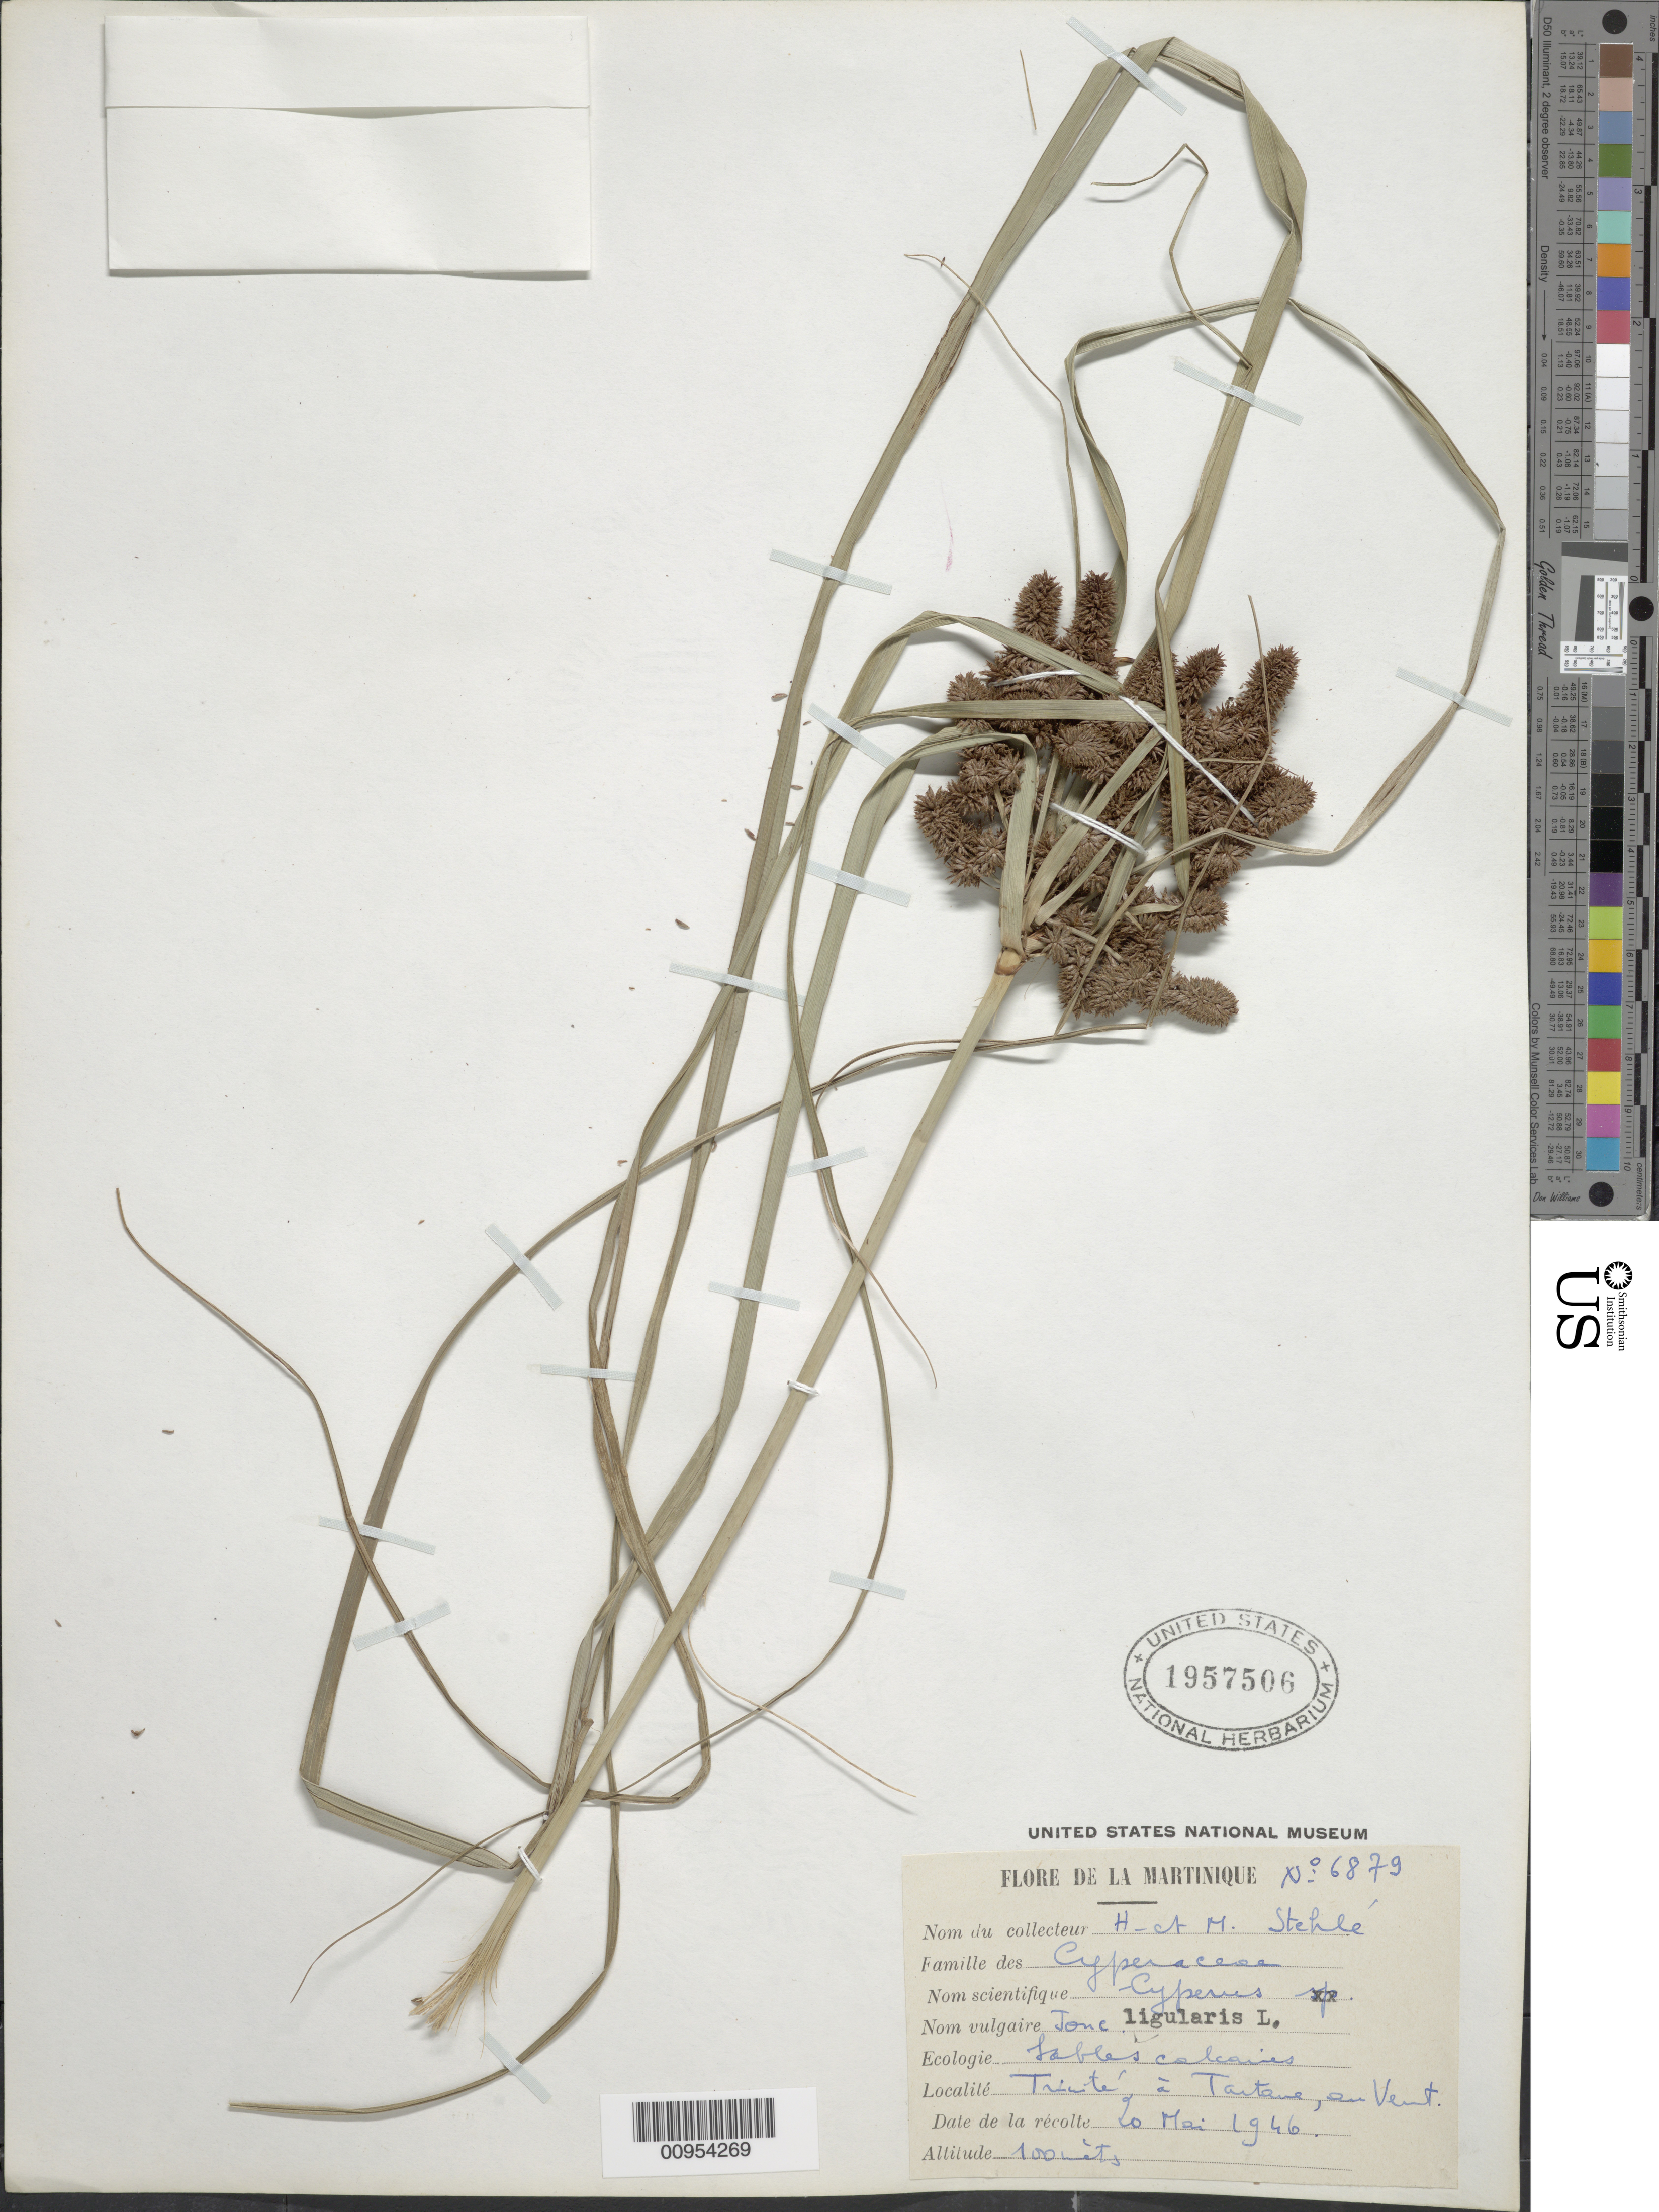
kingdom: Plantae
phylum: Tracheophyta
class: Liliopsida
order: Poales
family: Cyperaceae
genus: Cyperus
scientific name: Cyperus ligularis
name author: L.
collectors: H. Stehlé & M. Stehlé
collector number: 6879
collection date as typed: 20 May 1946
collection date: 1946-05-20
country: Martinique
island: Martinique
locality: "Trivite à Tartane, eu Vert"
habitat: Sables calcaries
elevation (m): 100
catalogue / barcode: US 1957506